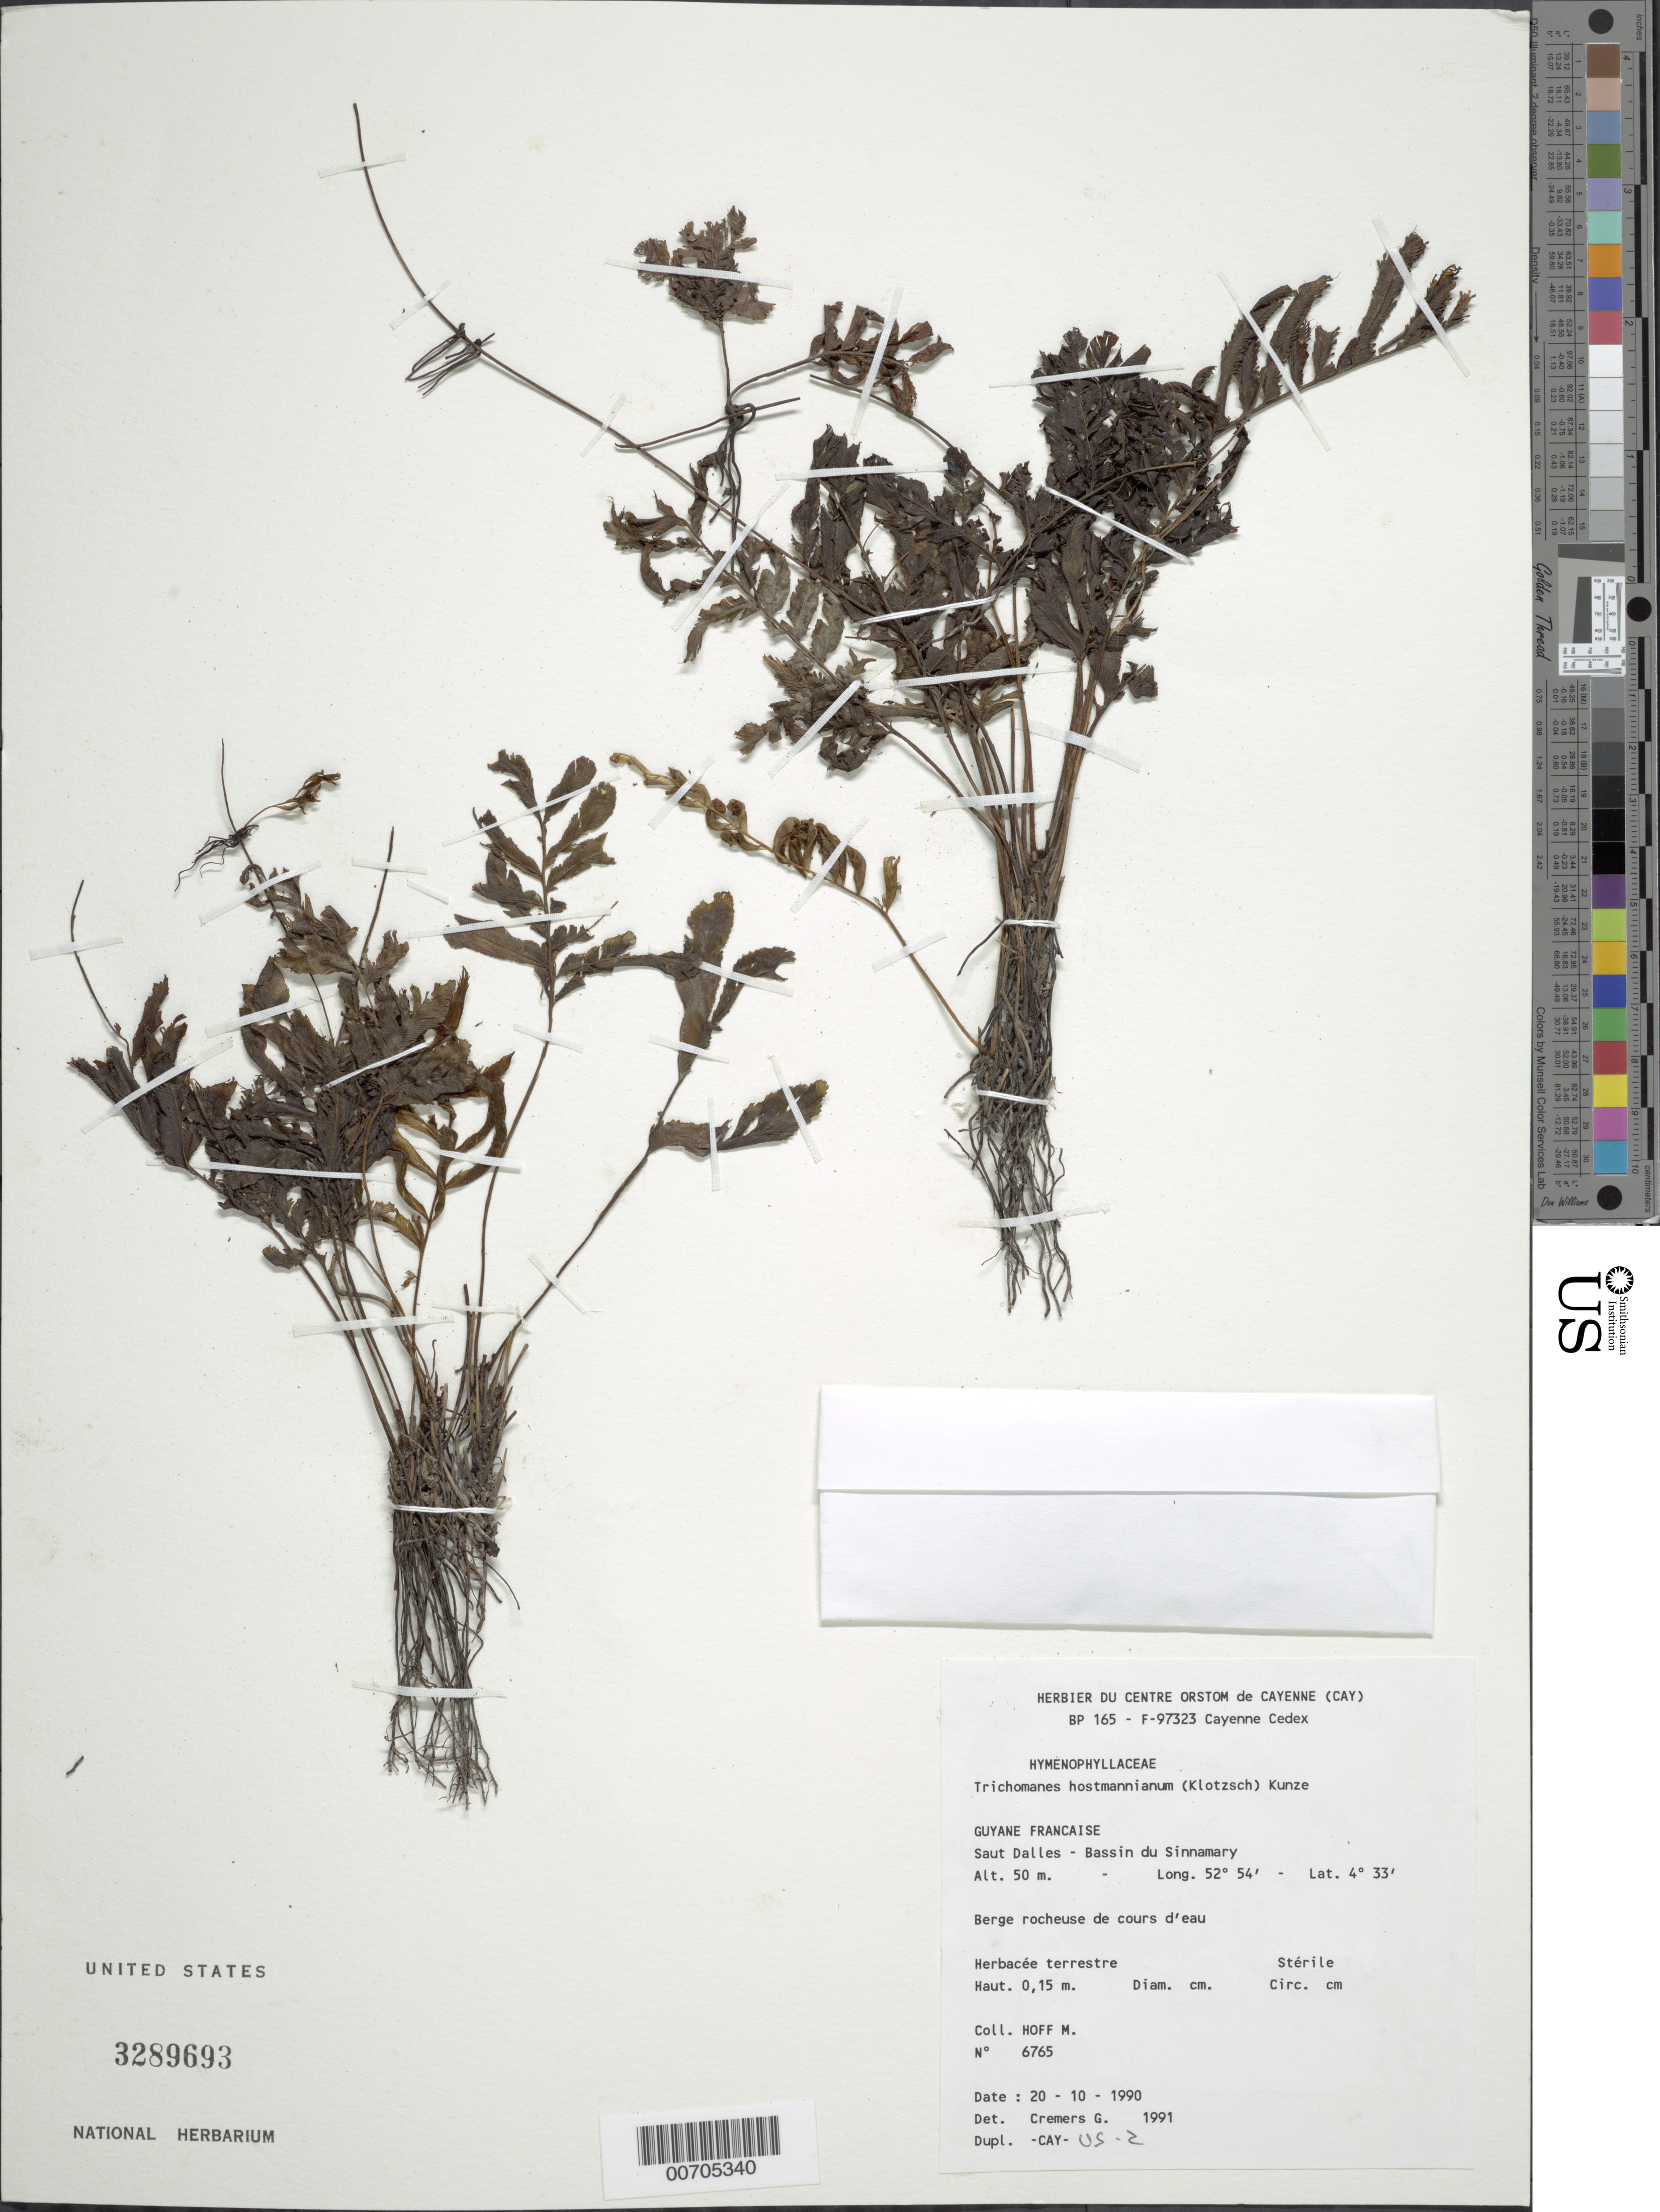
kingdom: Plantae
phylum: Tracheophyta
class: Polypodiopsida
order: Hymenophyllales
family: Hymenophyllaceae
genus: Trichomanes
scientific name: Trichomanes hostmannianum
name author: (Klotzsch) Kunze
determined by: Cremers, Georges A.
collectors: M. Hoff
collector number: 6765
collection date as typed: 20-Oct-90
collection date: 1990-10-20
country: French Guiana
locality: Saut-Dalles, D.Z., Bassin du Sinnamary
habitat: Berge rocheuse de cours d'eau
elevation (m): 50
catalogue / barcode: US 3289693